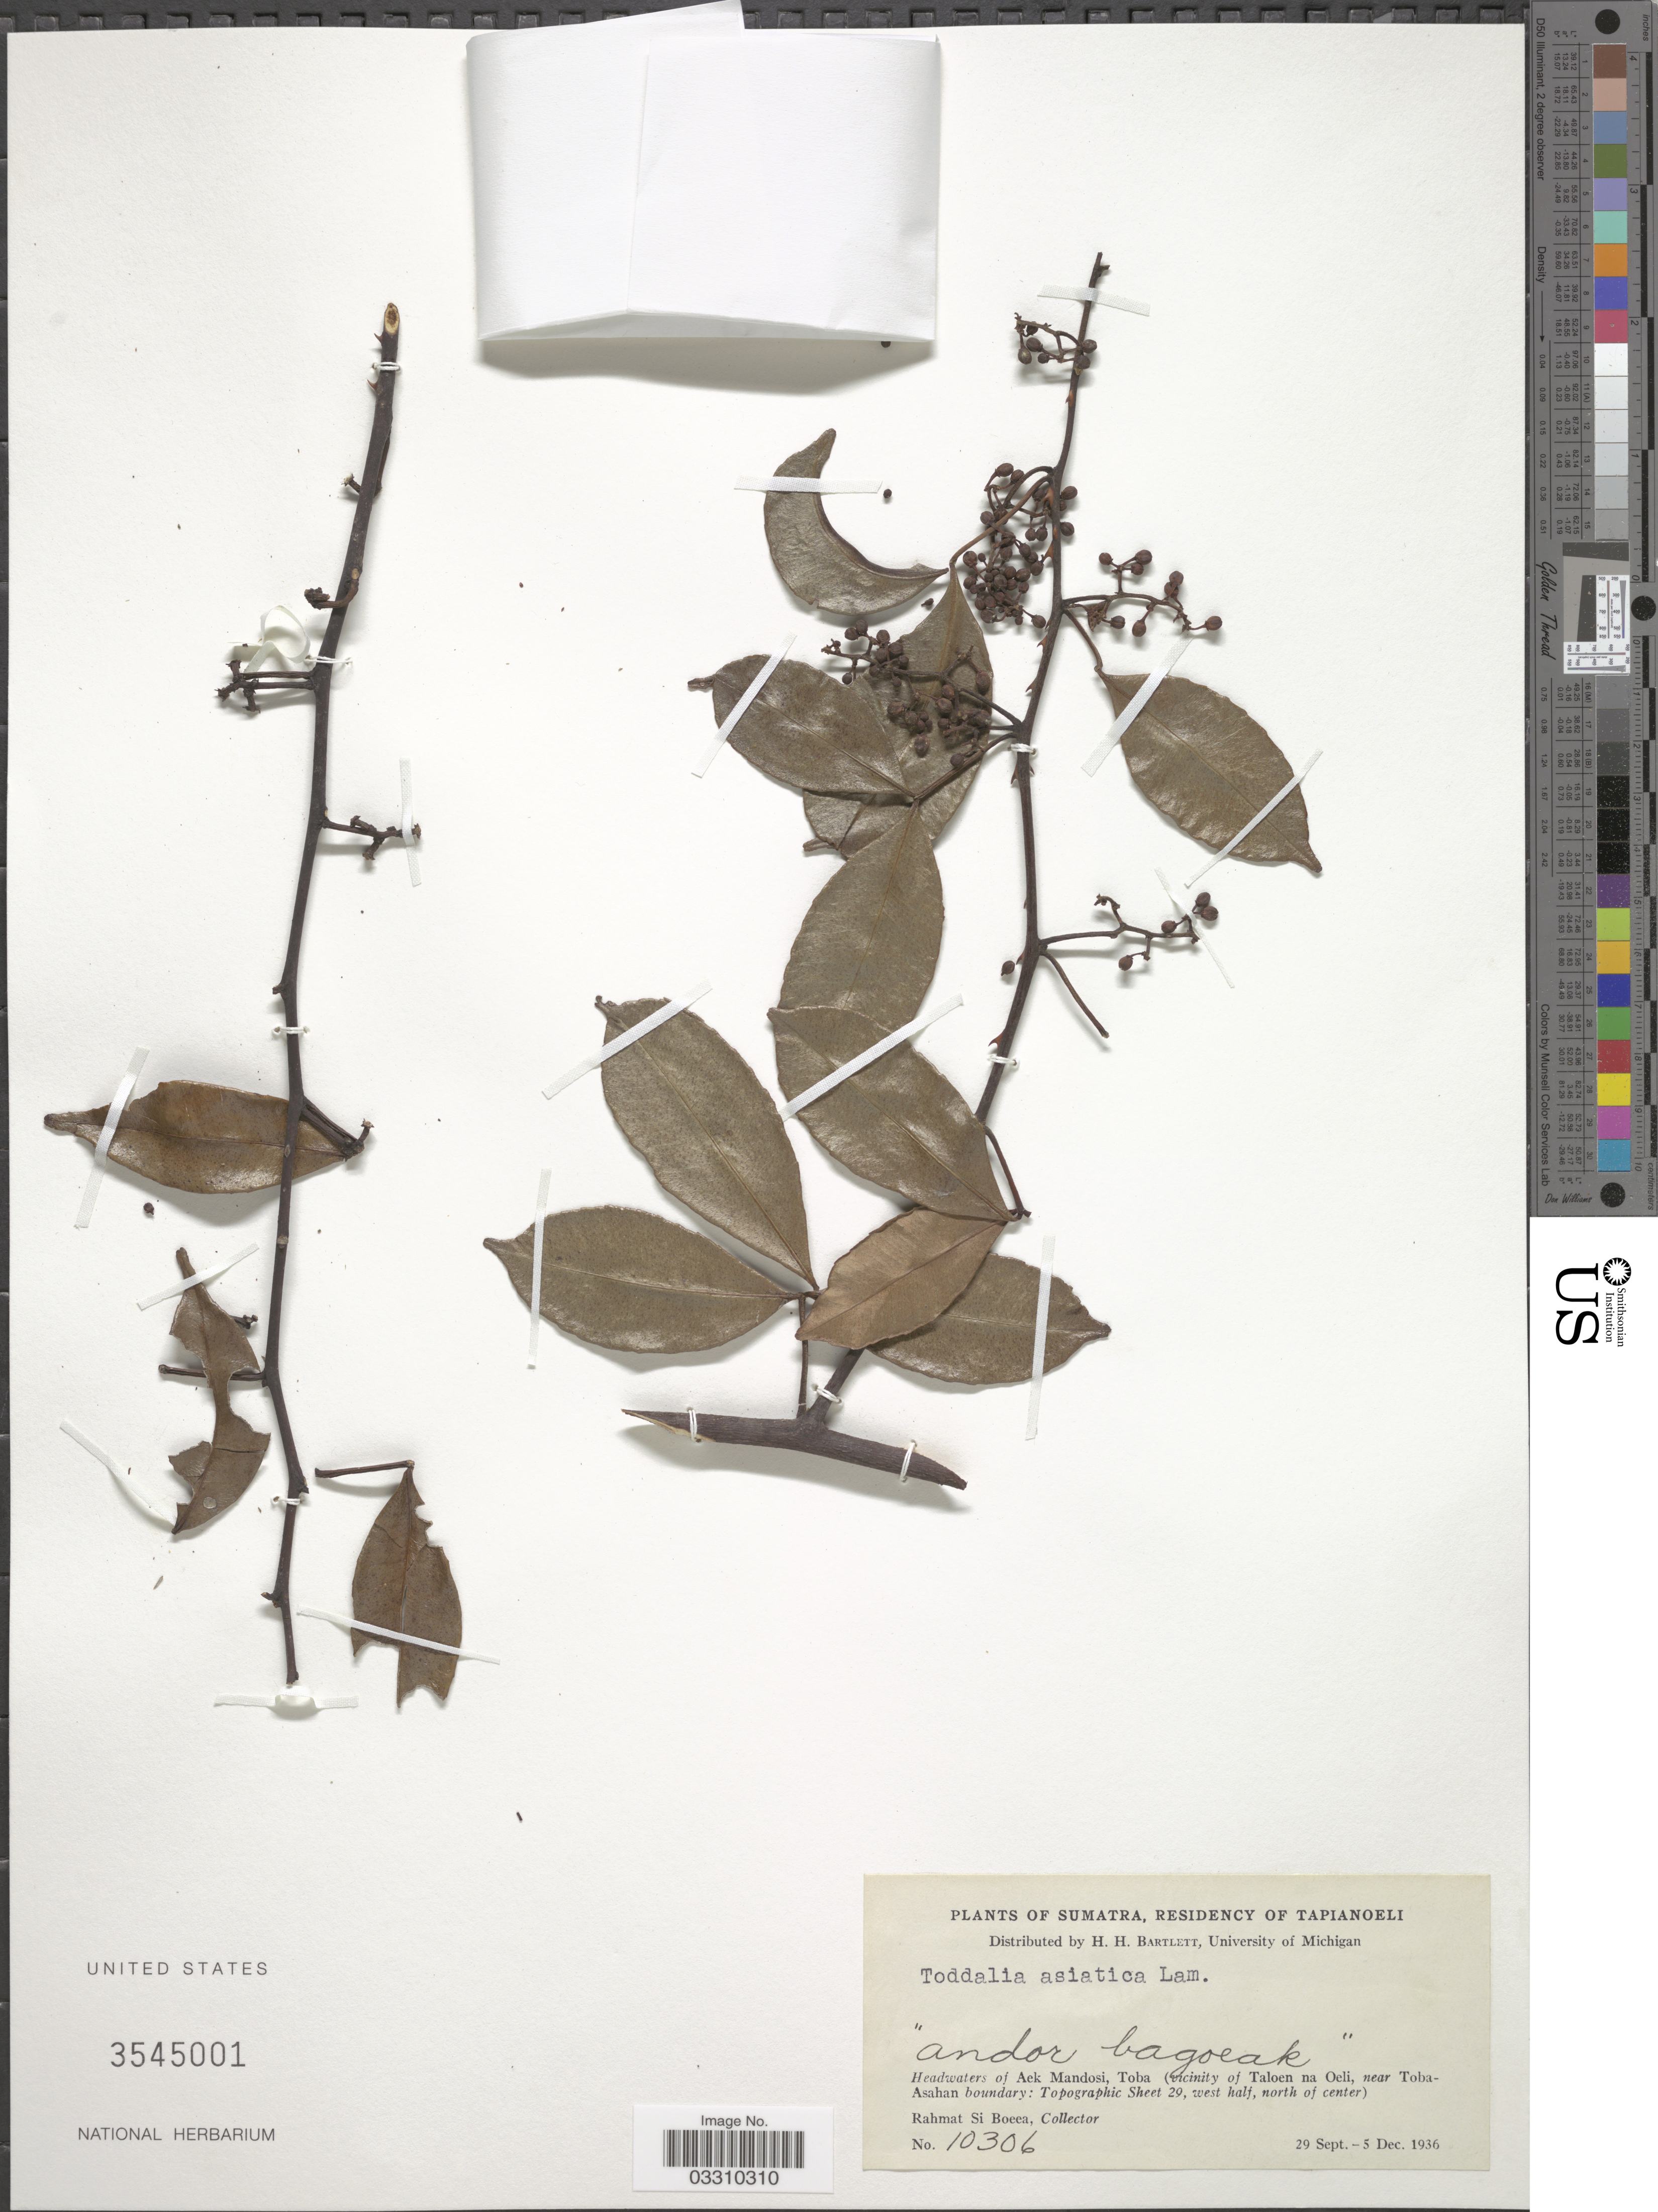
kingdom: Plantae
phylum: Tracheophyta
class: Magnoliopsida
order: Sapindales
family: Rutaceae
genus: Zanthoxylum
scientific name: Zanthoxylum asiaticum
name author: (L.) Appelhans et al.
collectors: Rahmat Si Boeea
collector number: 10306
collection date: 1936-09-29/1936-12-05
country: Indonesia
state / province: Sumatra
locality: Residency of Tapianoeli. Headwaters of Aek Mandosi, Toba (vicinity of Taloen na Oeli, near Toba-Asahan boundary: Topographic Sheet 29, west half, north of center).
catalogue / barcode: US 3545001